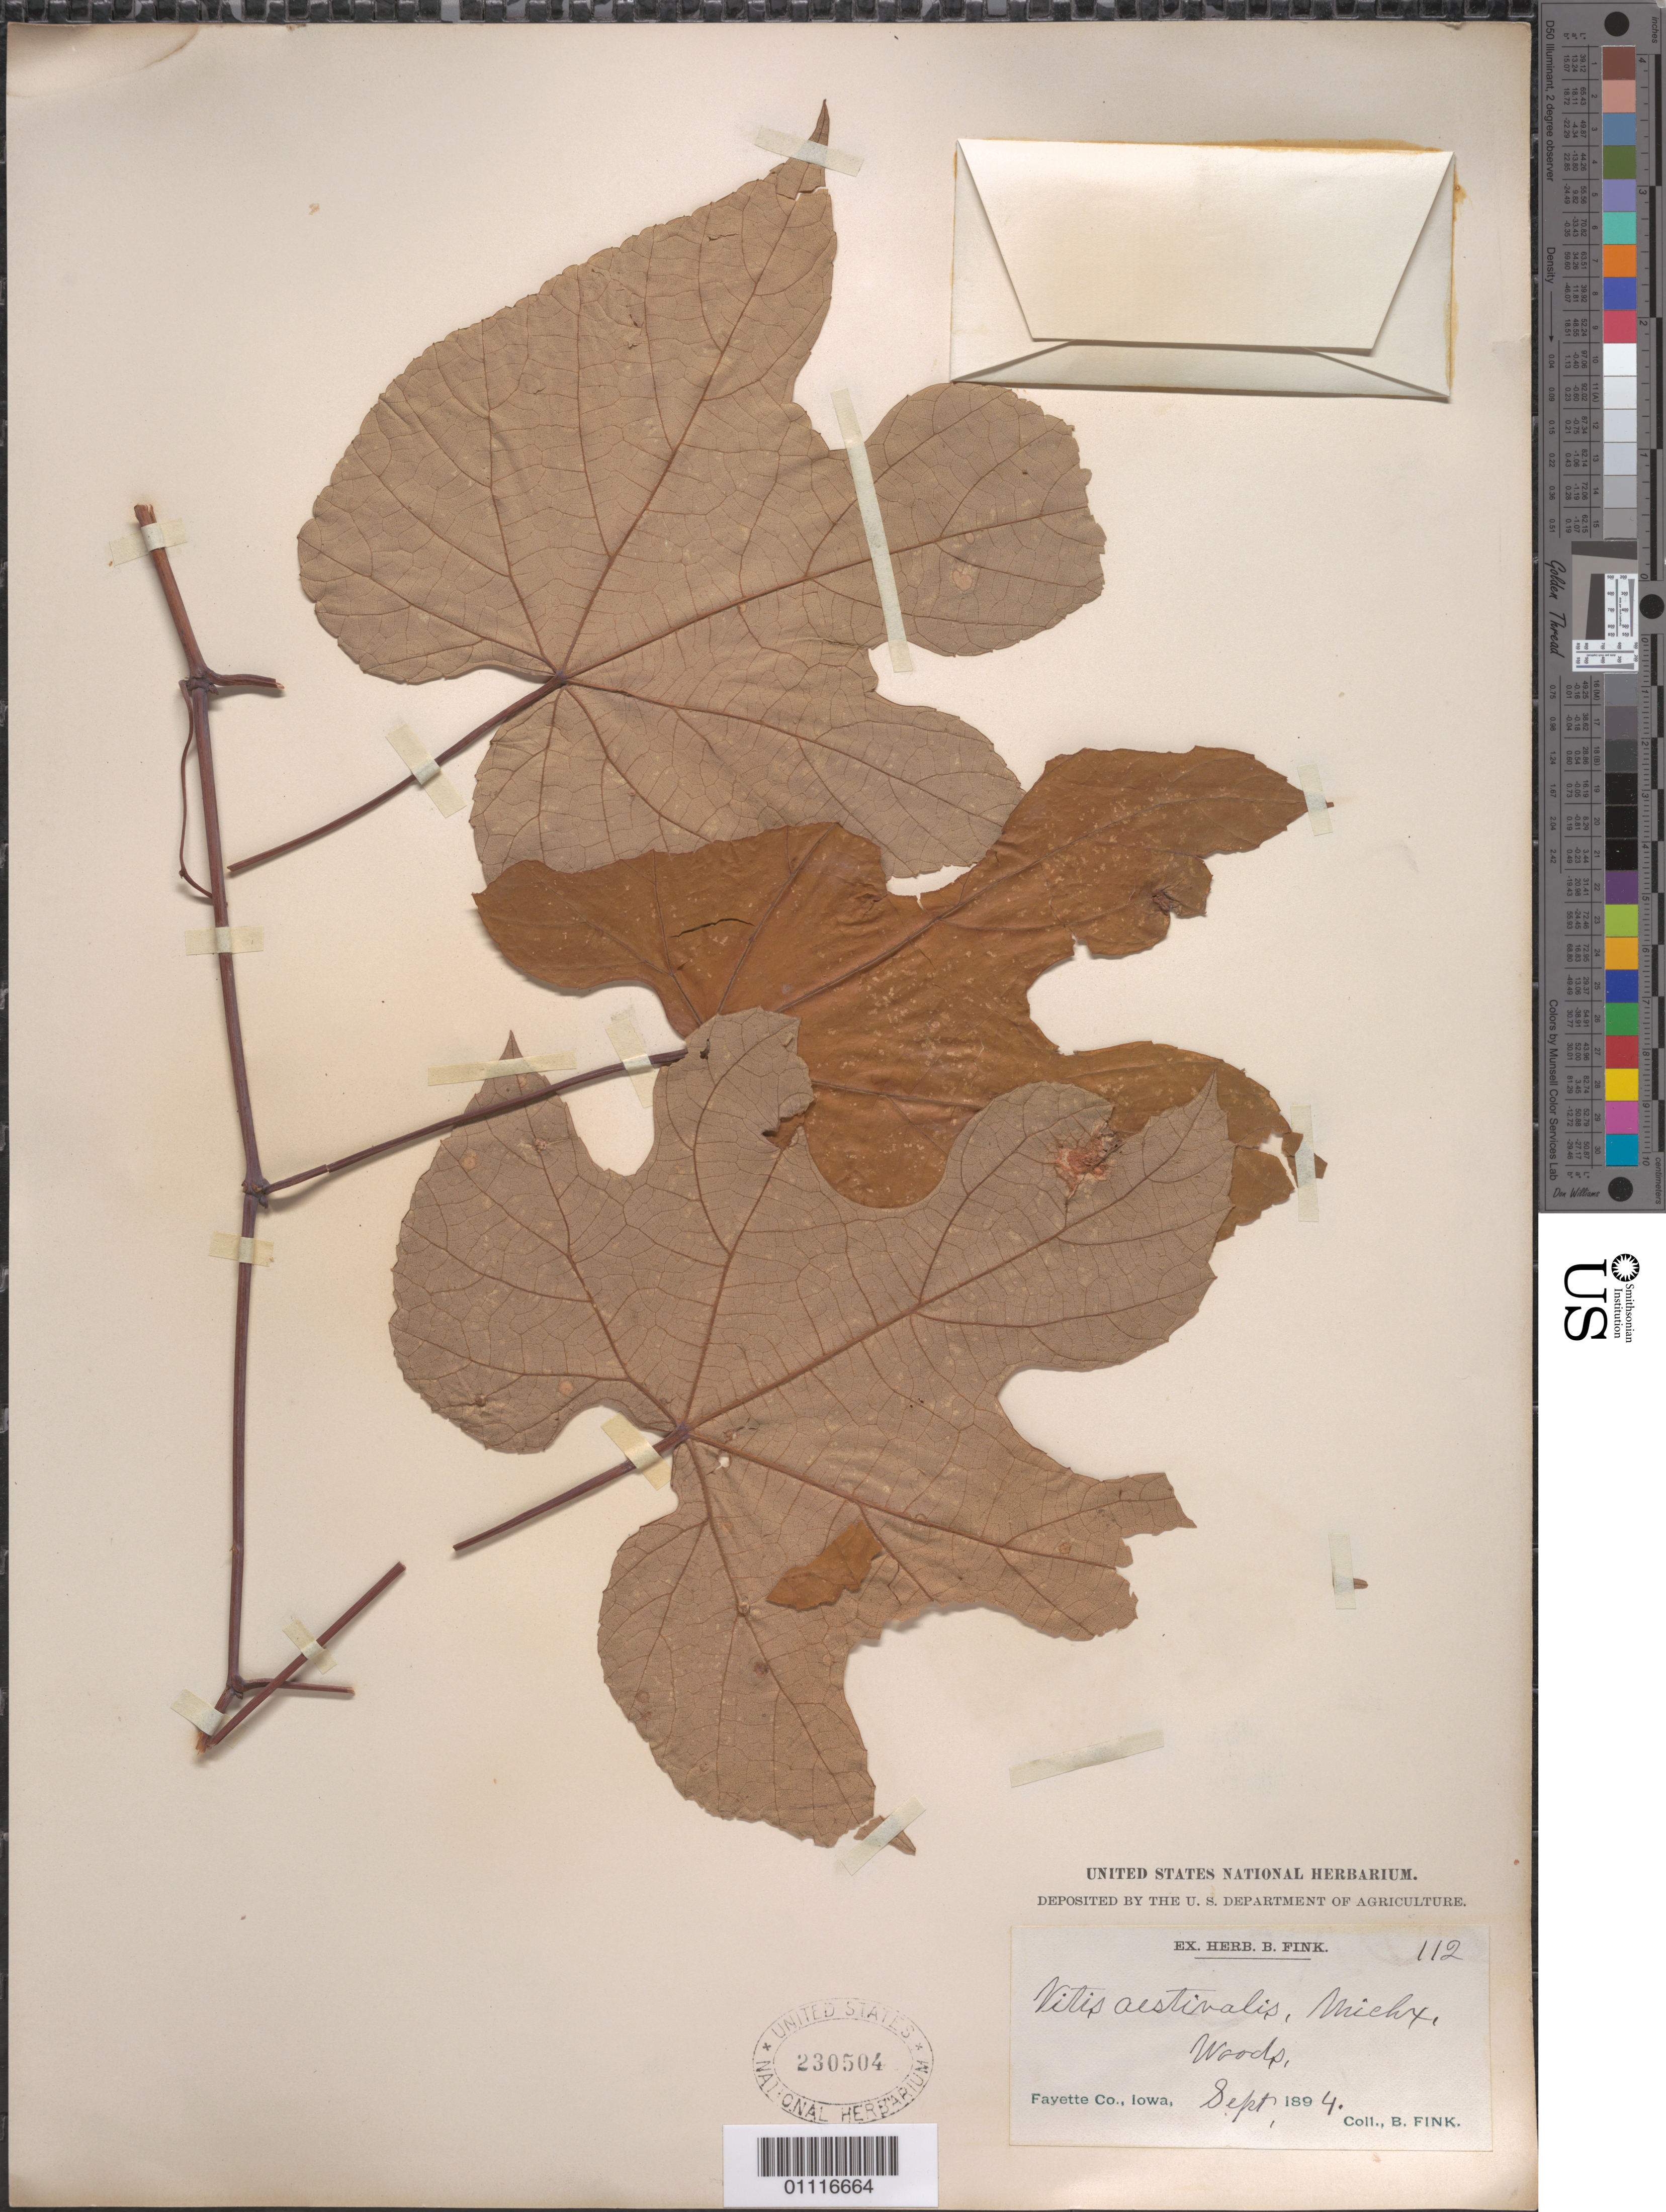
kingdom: Plantae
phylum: Tracheophyta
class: Magnoliopsida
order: Vitales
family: Vitaceae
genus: Vitis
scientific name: Vitis aestivalis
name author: Michx.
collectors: B. Fink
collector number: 112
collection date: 1894-09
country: United States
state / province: Iowa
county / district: Fayette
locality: Woods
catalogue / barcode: US 230504